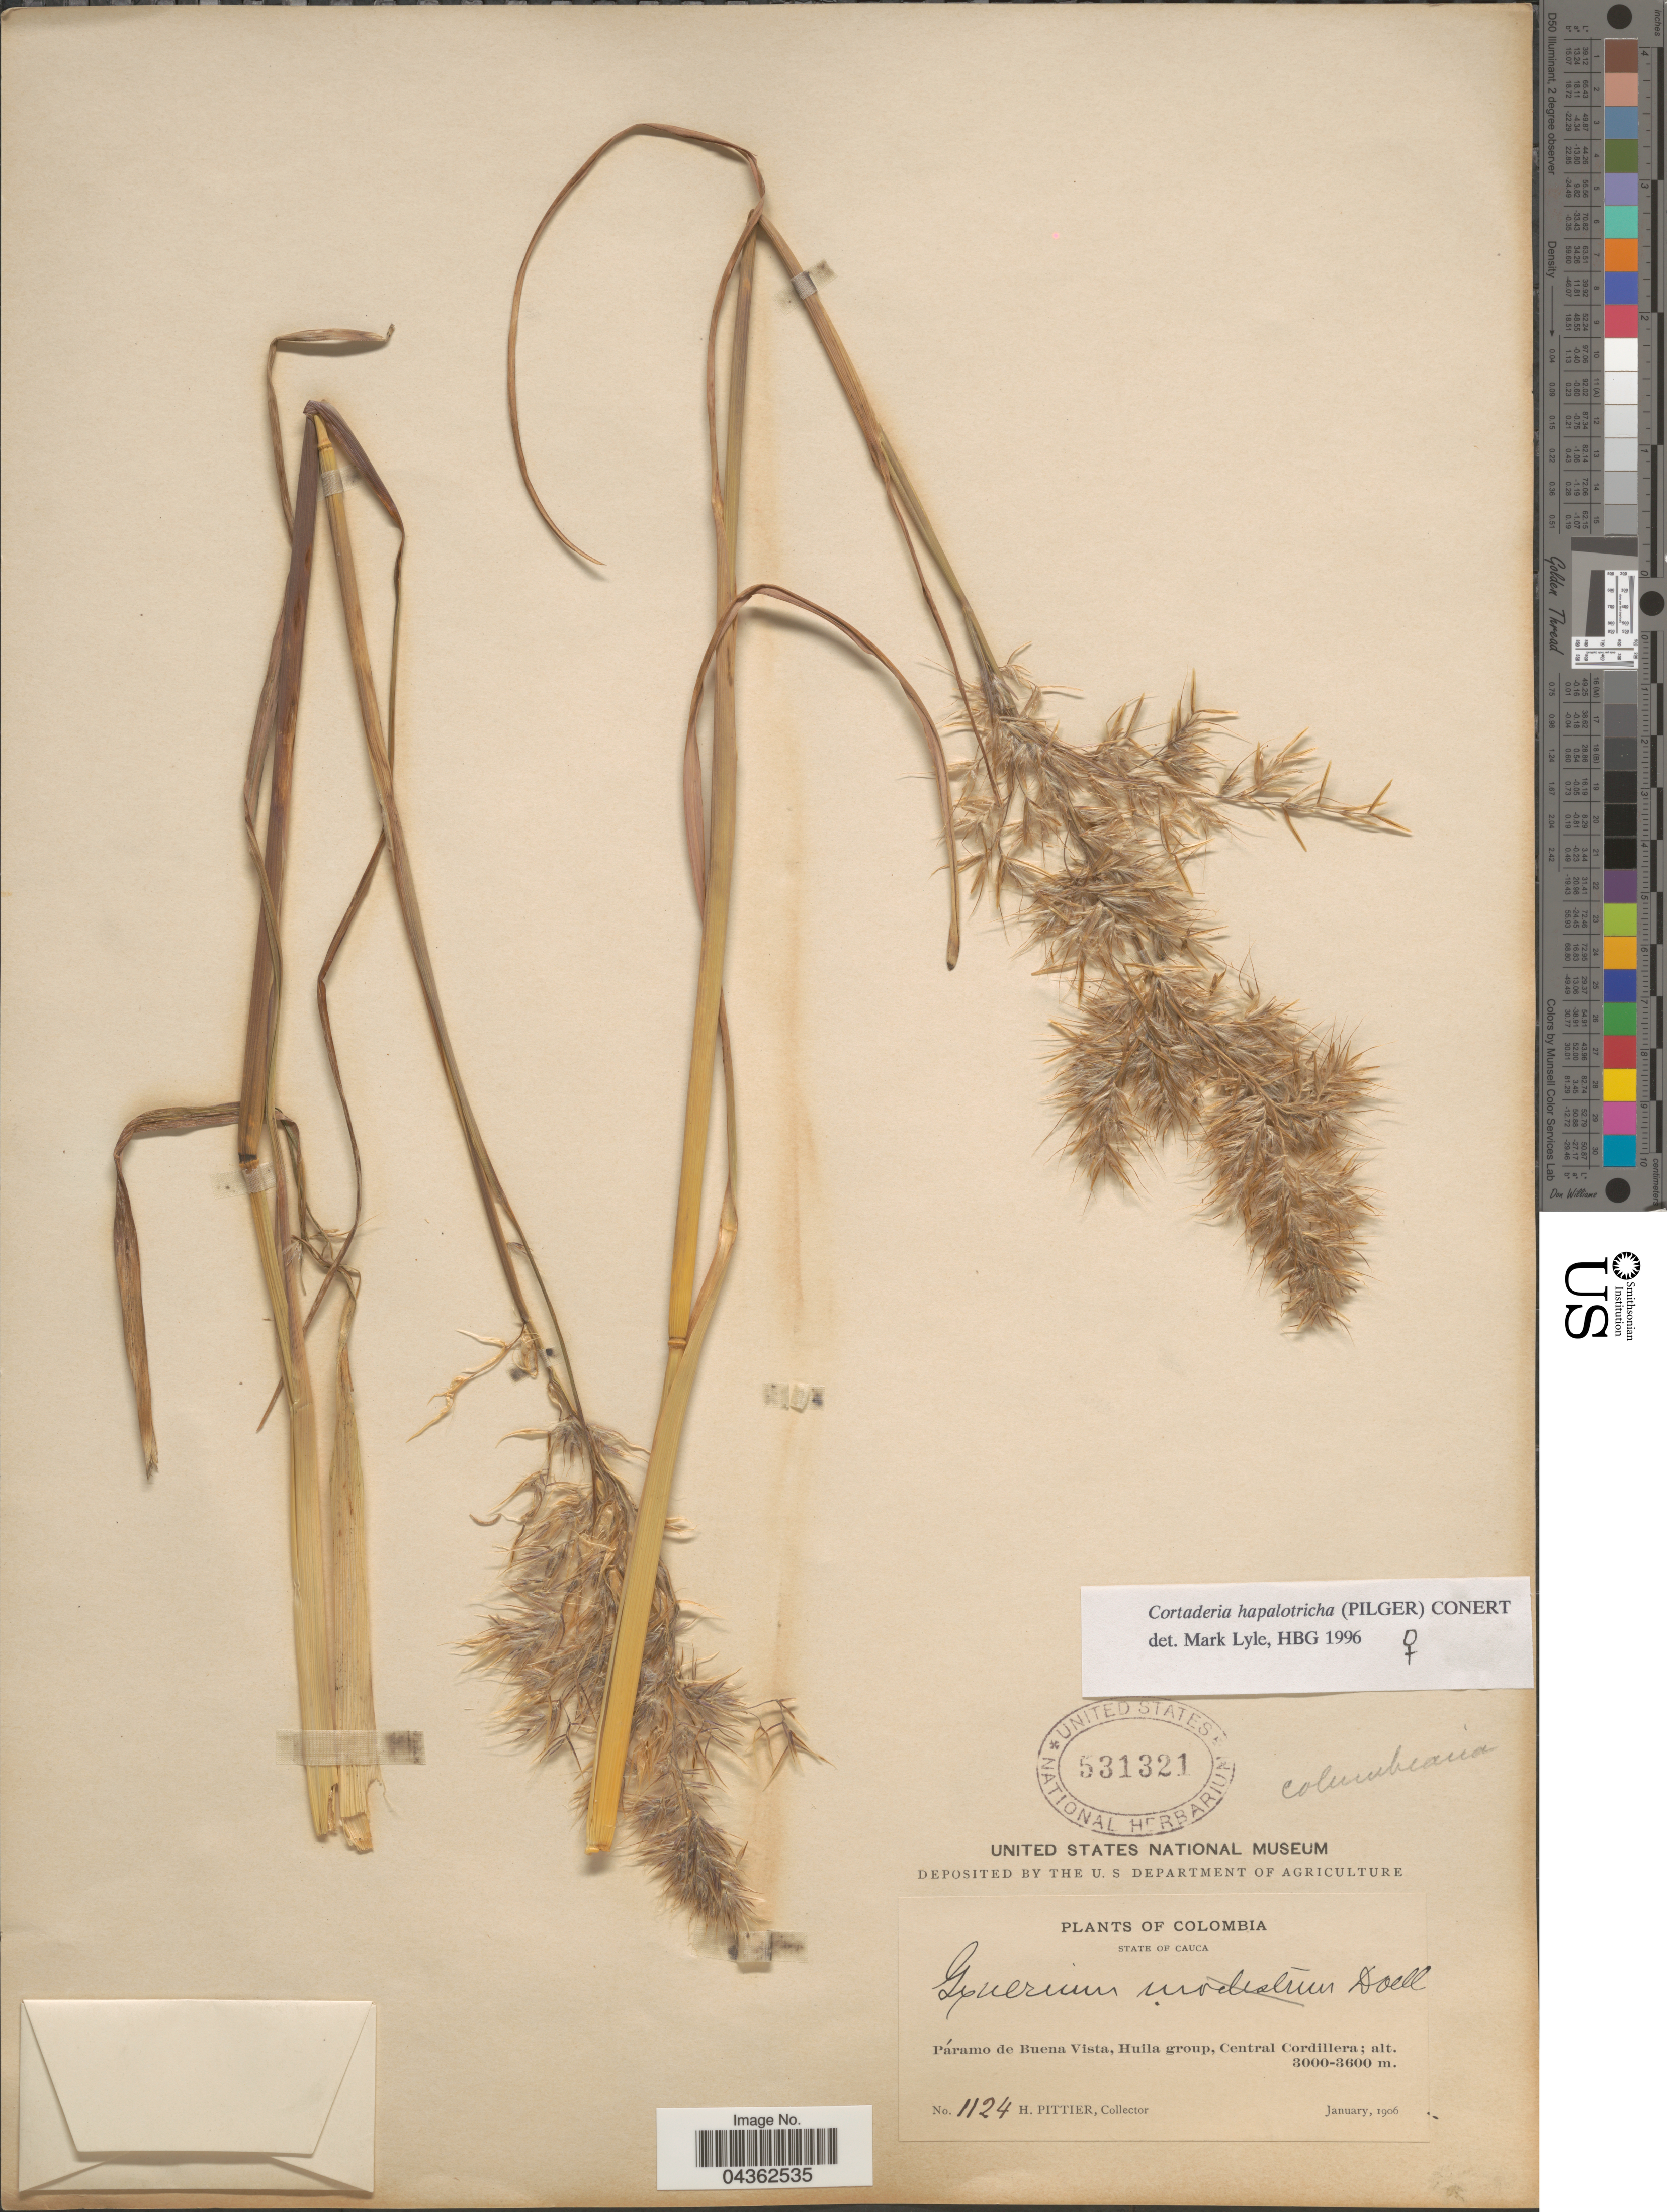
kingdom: Plantae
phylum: Tracheophyta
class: Liliopsida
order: Poales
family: Poaceae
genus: Cortaderia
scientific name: Cortaderia hapalotricha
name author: (Pilg.) Conert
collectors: H. F. Pittier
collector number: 1124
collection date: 1906-01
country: Colombia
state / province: Cauca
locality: Páramo de Buena Vista, Huila group, Central Cordillera.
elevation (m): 3000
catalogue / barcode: US 531321